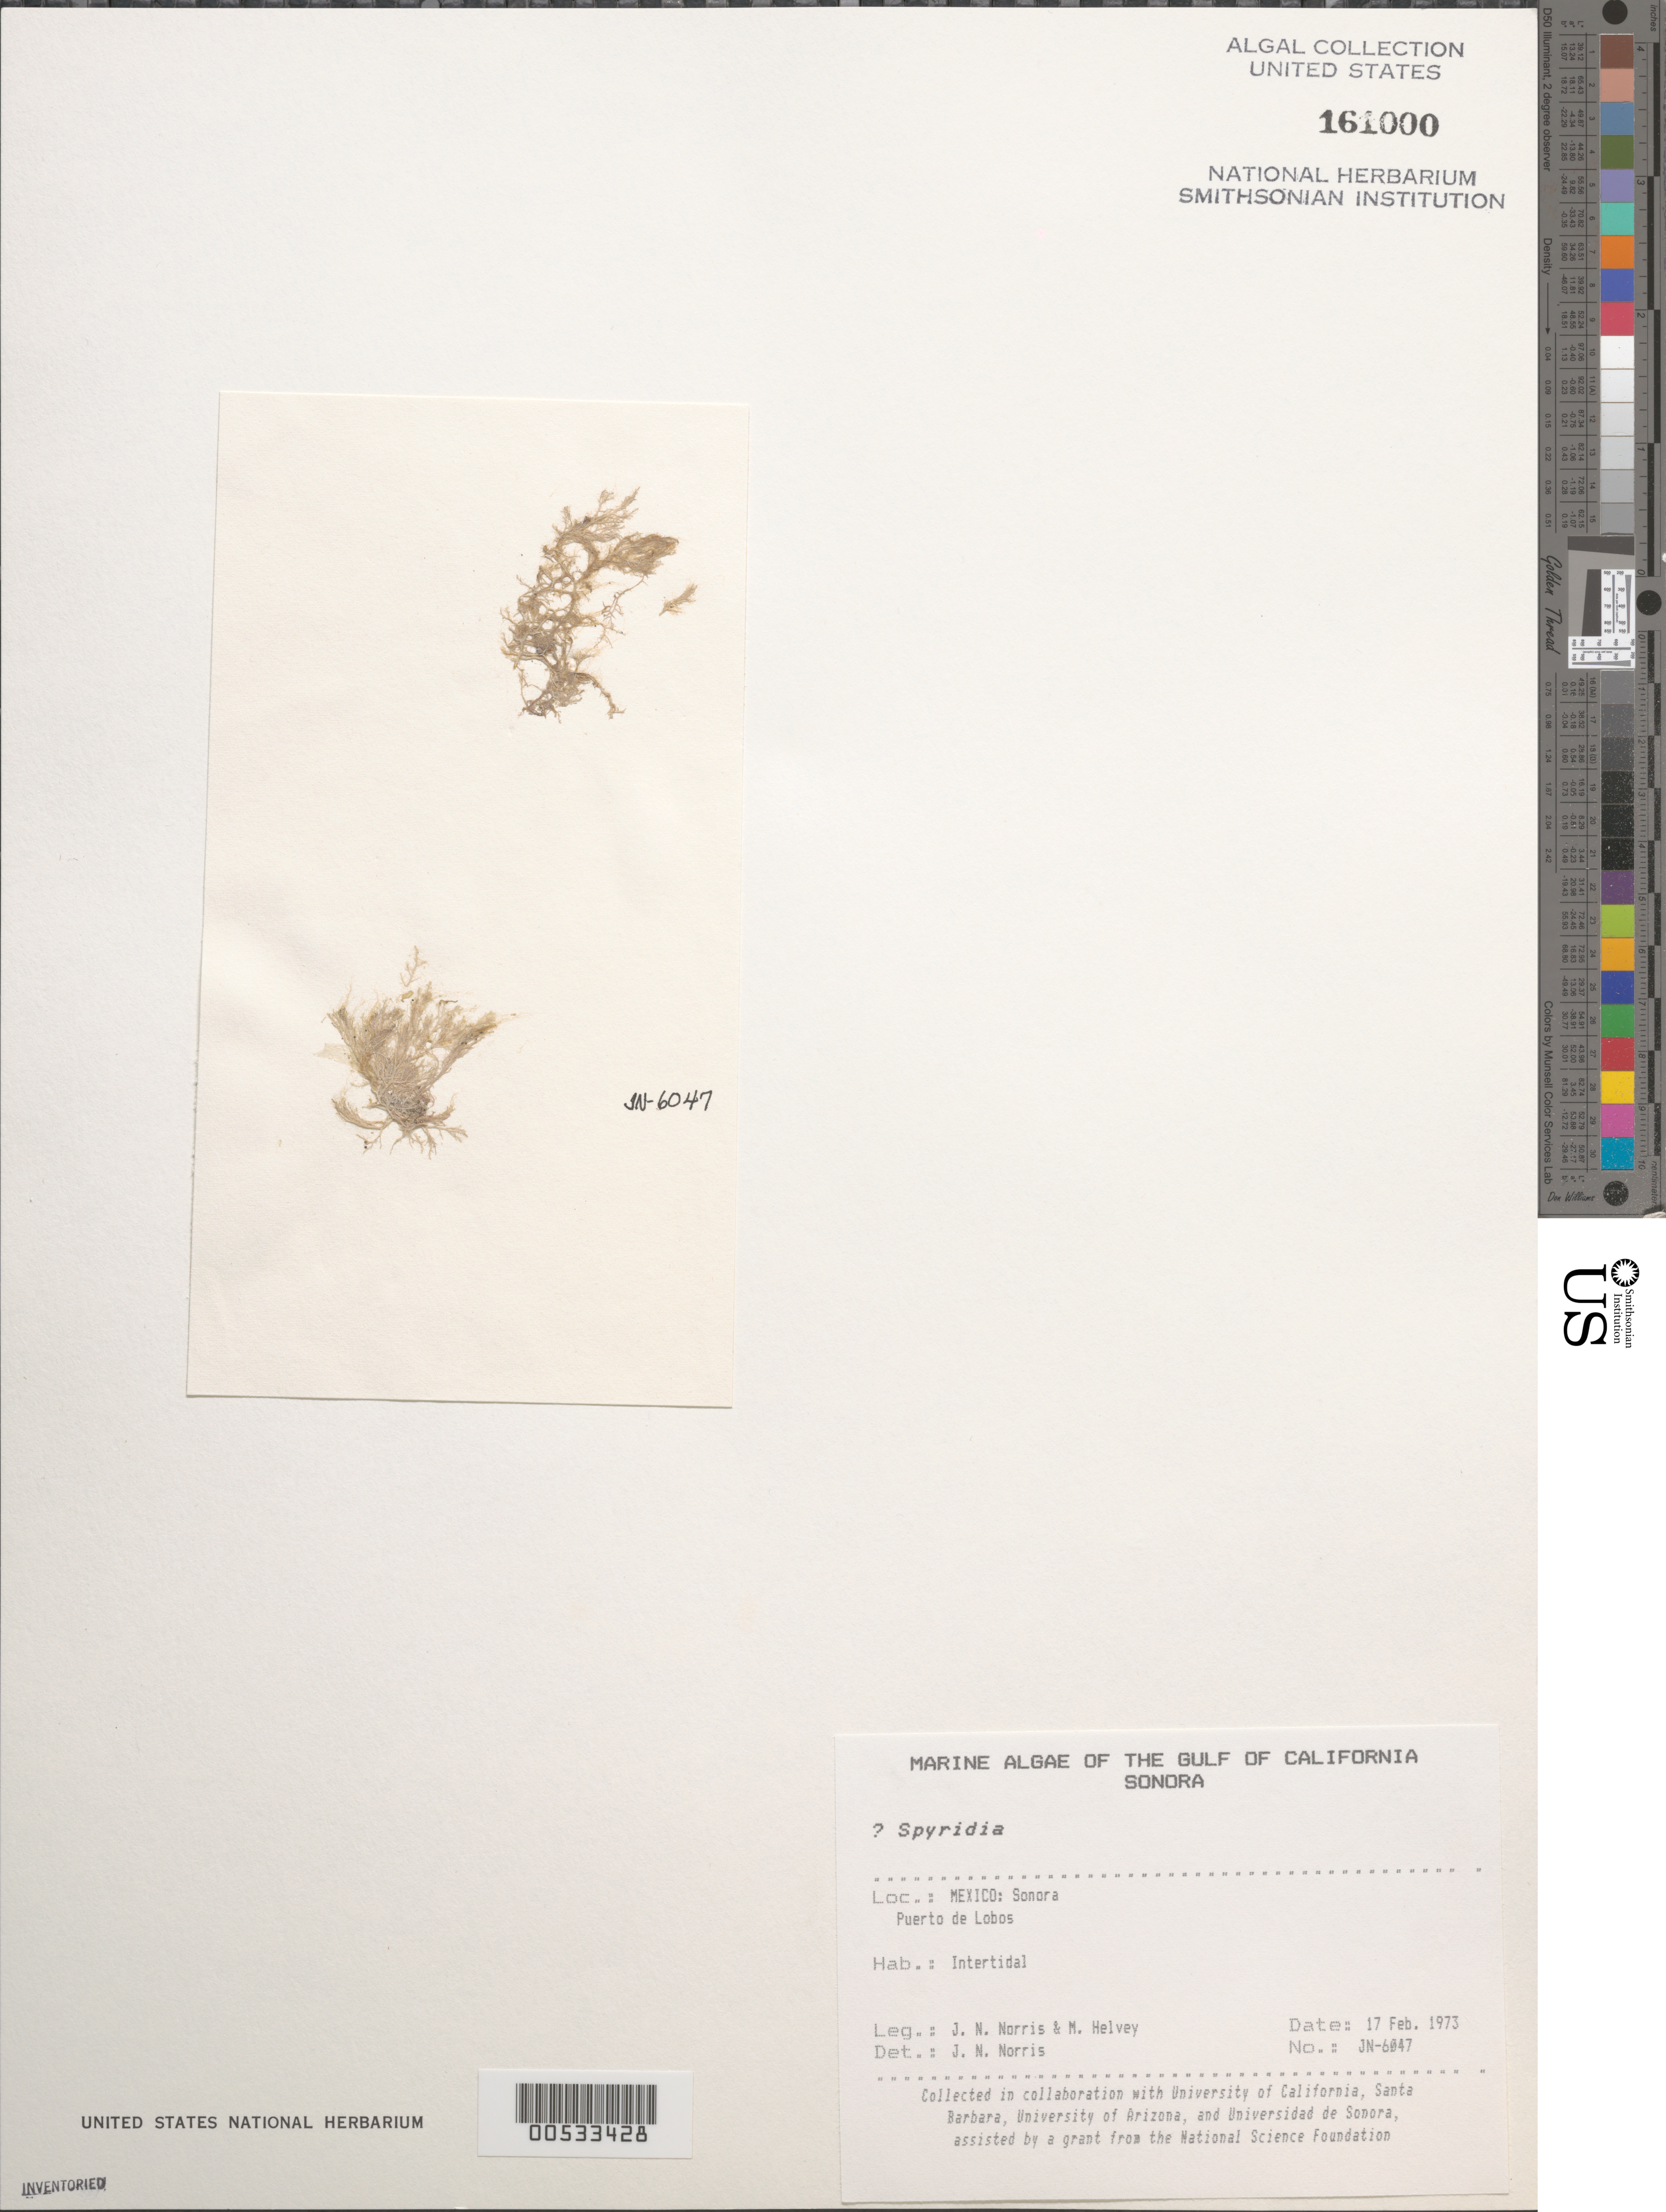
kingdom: Plantae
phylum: Rhodophyta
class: Florideophyceae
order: Ceramiales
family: Spyridiaceae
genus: Spyridia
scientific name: Spyridia sp.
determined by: Norris, James N.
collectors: J. N. Norris & M. Helvey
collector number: JN-6047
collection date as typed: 17 Feb 1973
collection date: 1973-02-17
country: Mexico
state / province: Sonora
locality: Puerto de Lobos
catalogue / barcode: US 161000